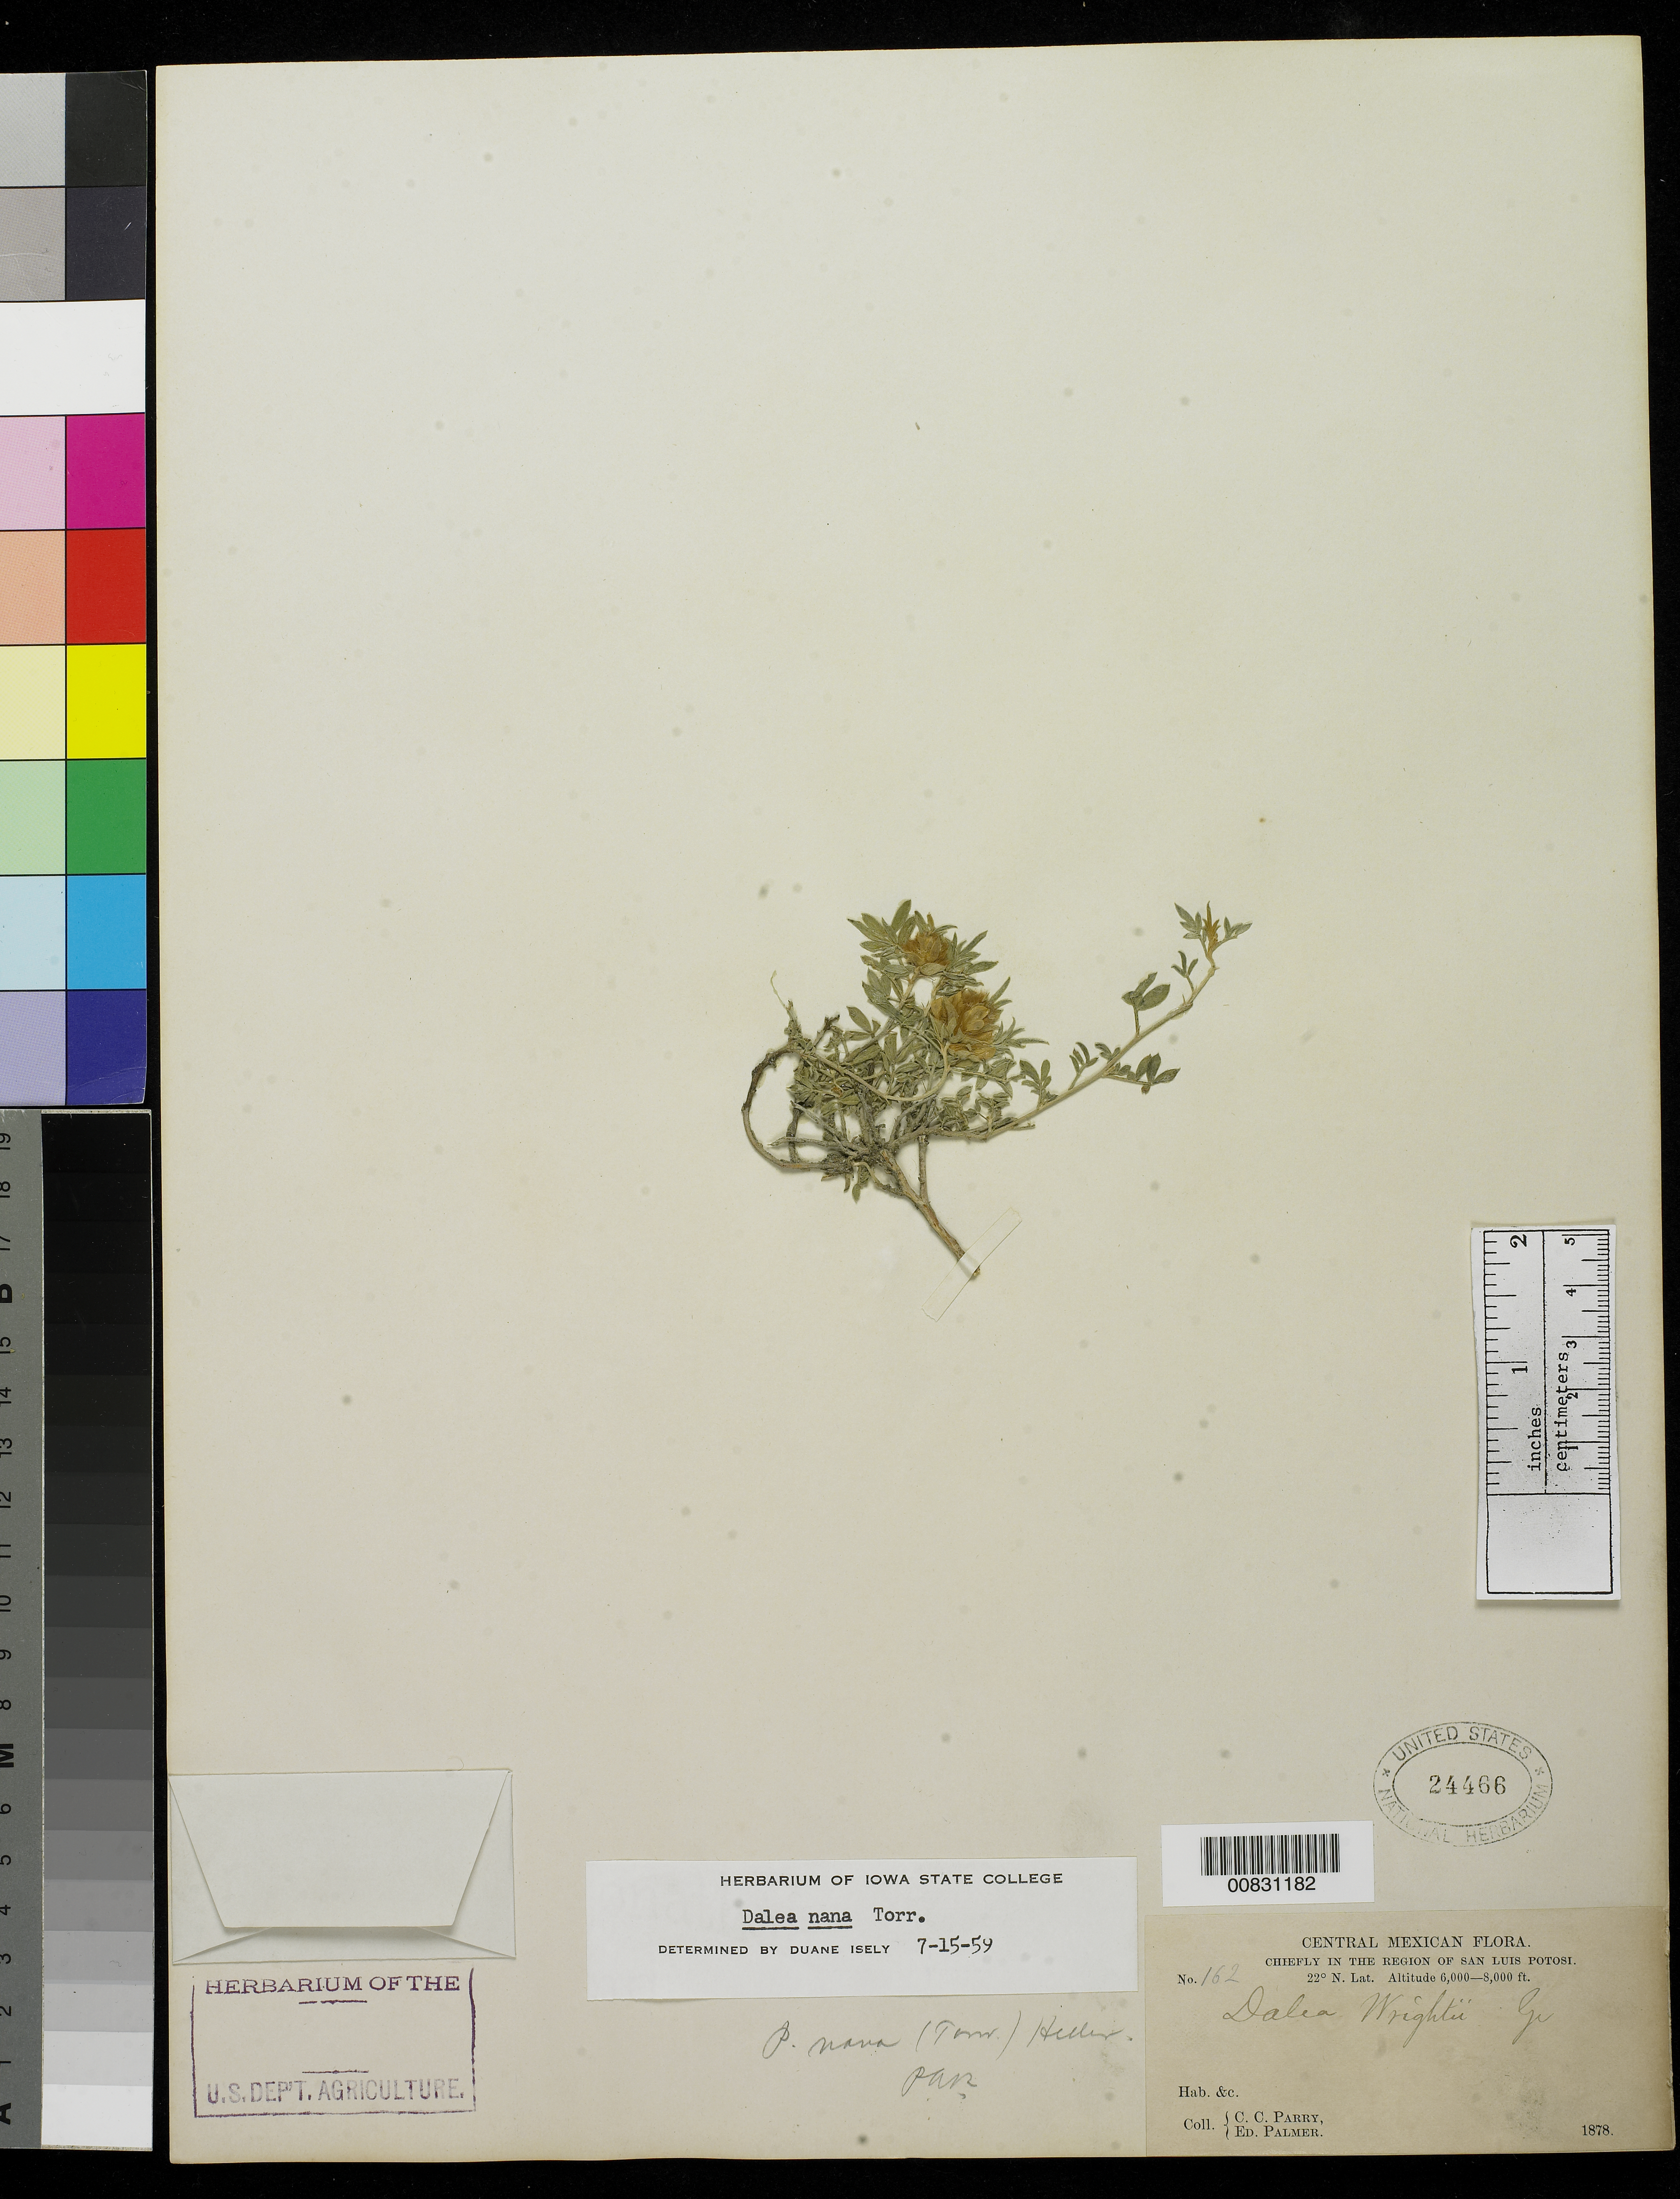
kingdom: Plantae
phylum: Tracheophyta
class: Magnoliopsida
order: Fabales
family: Fabaceae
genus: Dalea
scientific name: Dalea nana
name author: Torr. & A. Gray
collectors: C. C. Parry & E. Palmer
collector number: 162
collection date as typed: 1878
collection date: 1878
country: Mexico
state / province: San Luis Potosí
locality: Chiefly in the region of San Luis Potosí.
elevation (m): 1829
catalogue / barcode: US 24466